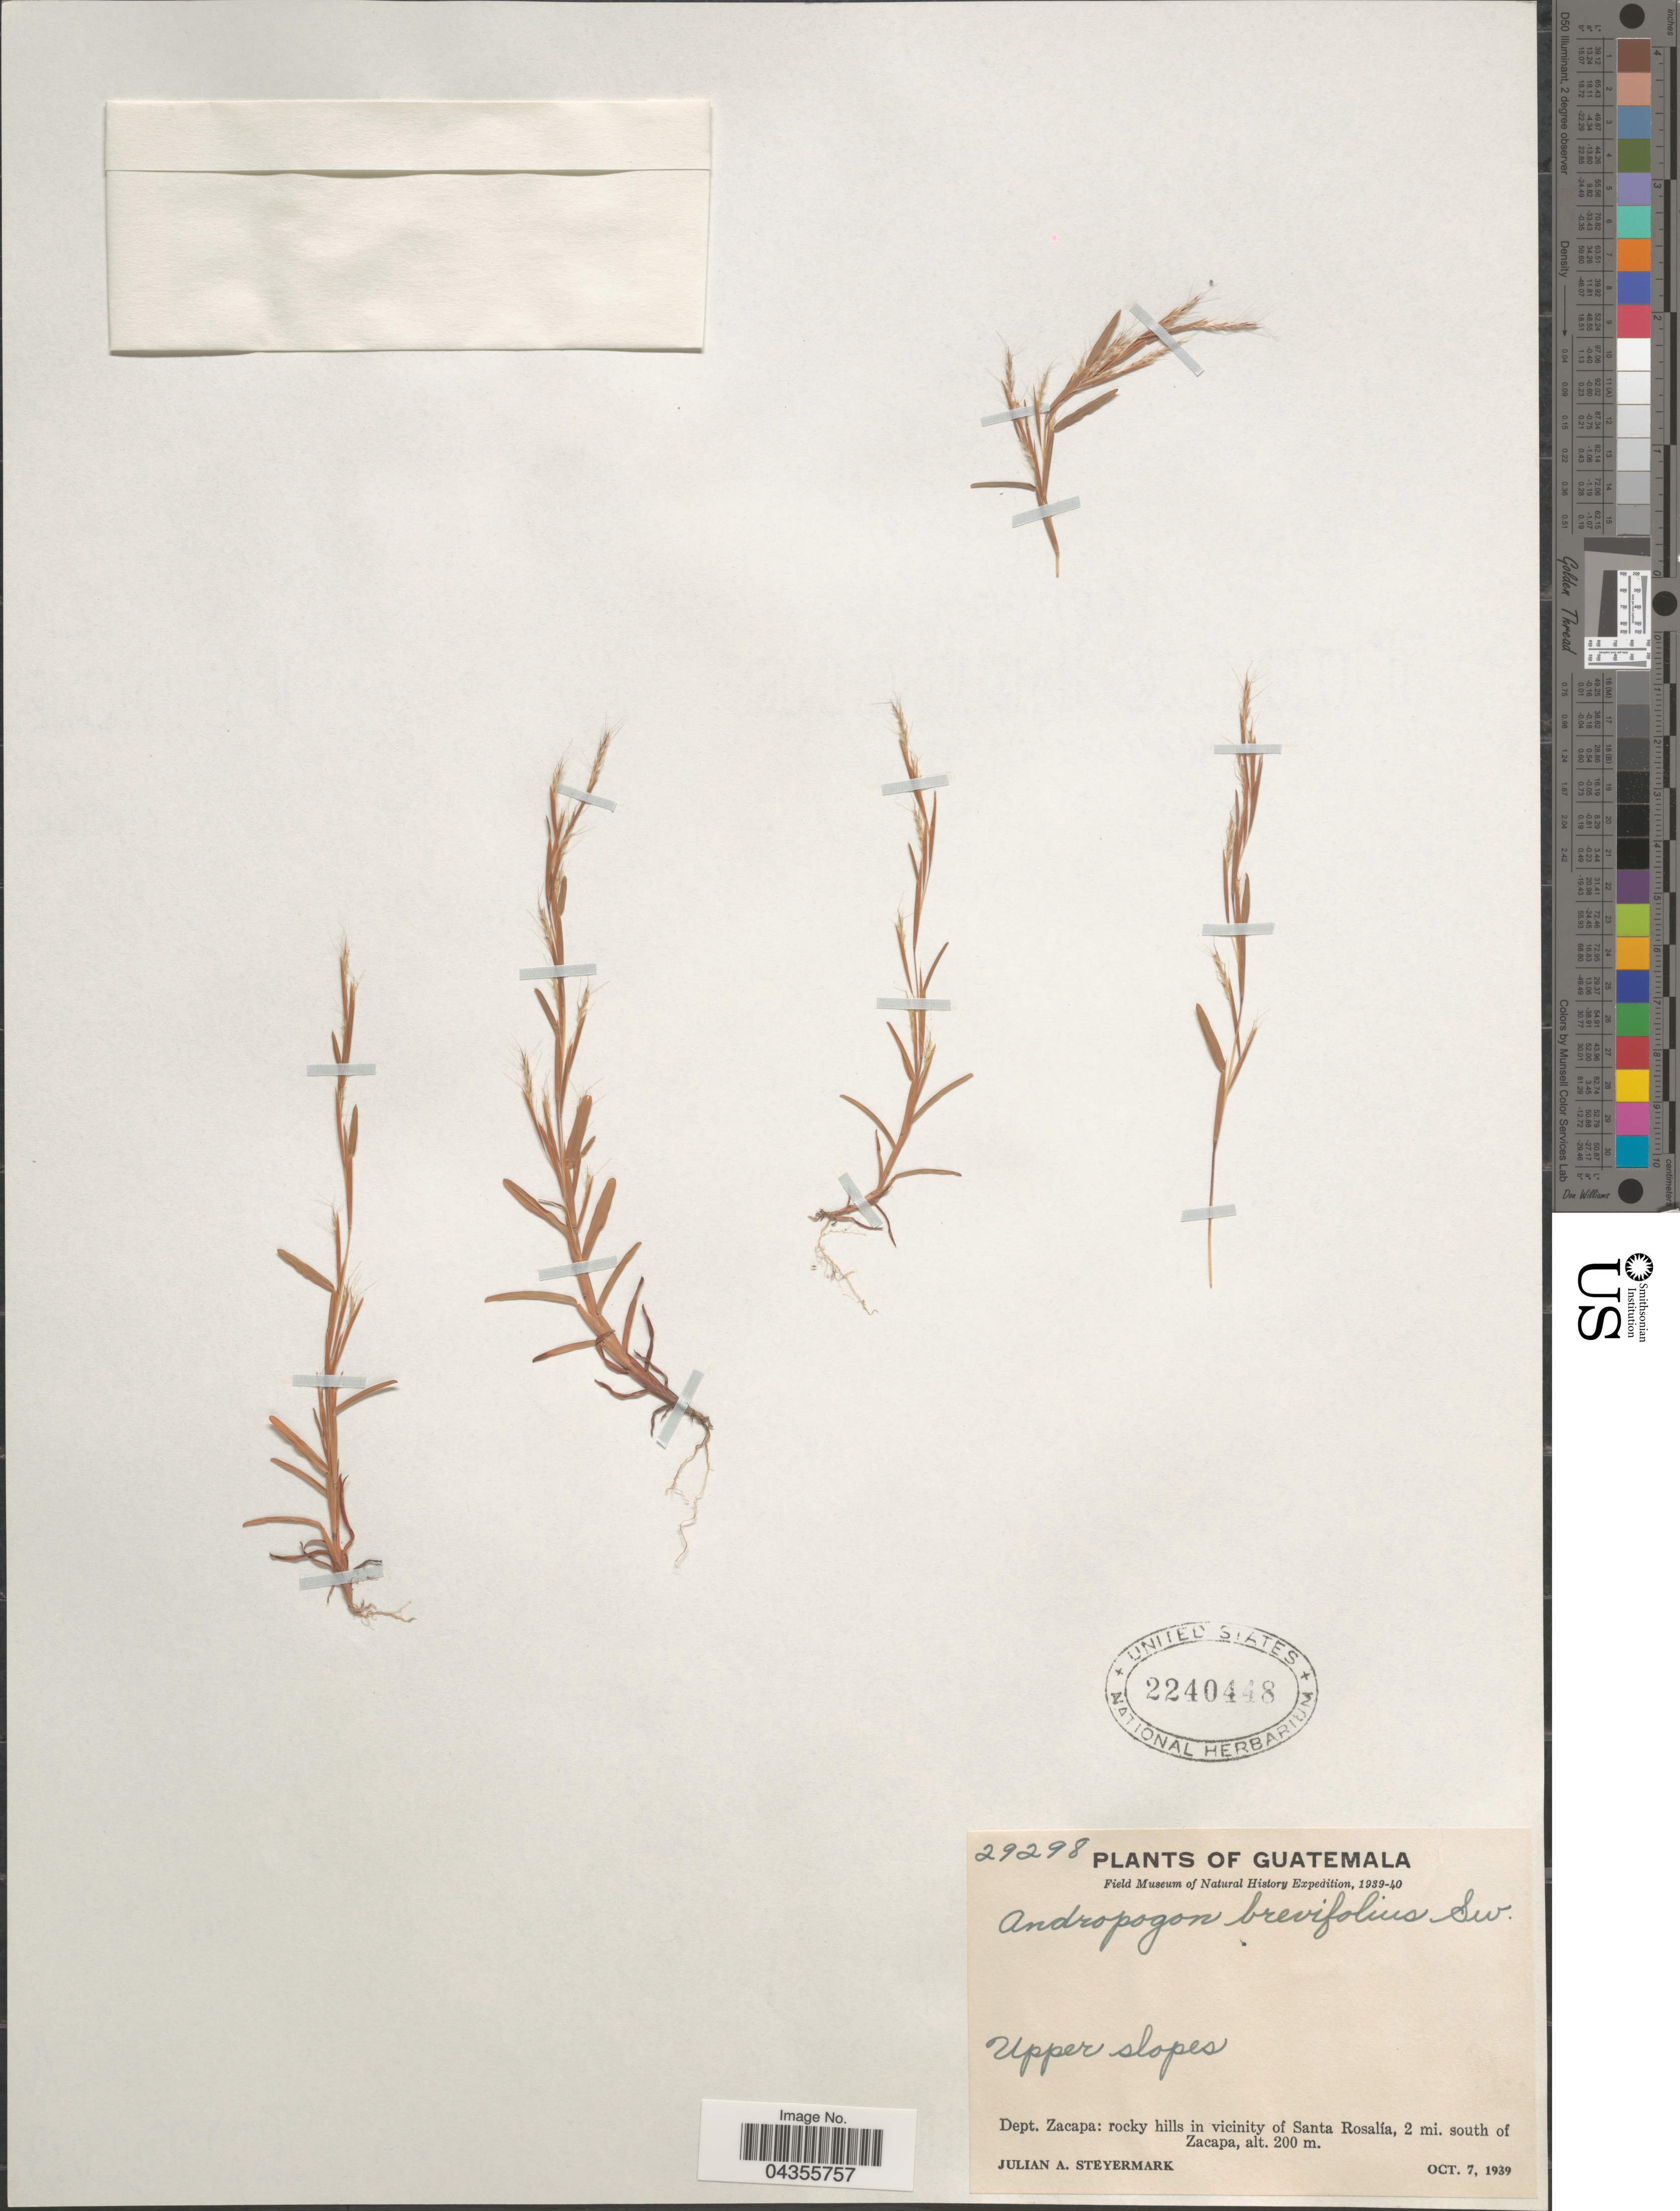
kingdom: Plantae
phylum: Tracheophyta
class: Liliopsida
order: Poales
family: Poaceae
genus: Schizachyrium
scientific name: Schizachyrium brevifolium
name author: (Sw.) Nees ex Büse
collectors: J. Steyermark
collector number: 29298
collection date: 1939-10-07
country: Guatemala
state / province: Zacapa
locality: Field Museum of Natural History Expedition, 1939-40. Upper slopes. Dept. Zacapa: rocky hills in vicinity of Santa Rosalía, 2 mi. south of Zacapa.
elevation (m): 200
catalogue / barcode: US 2240448